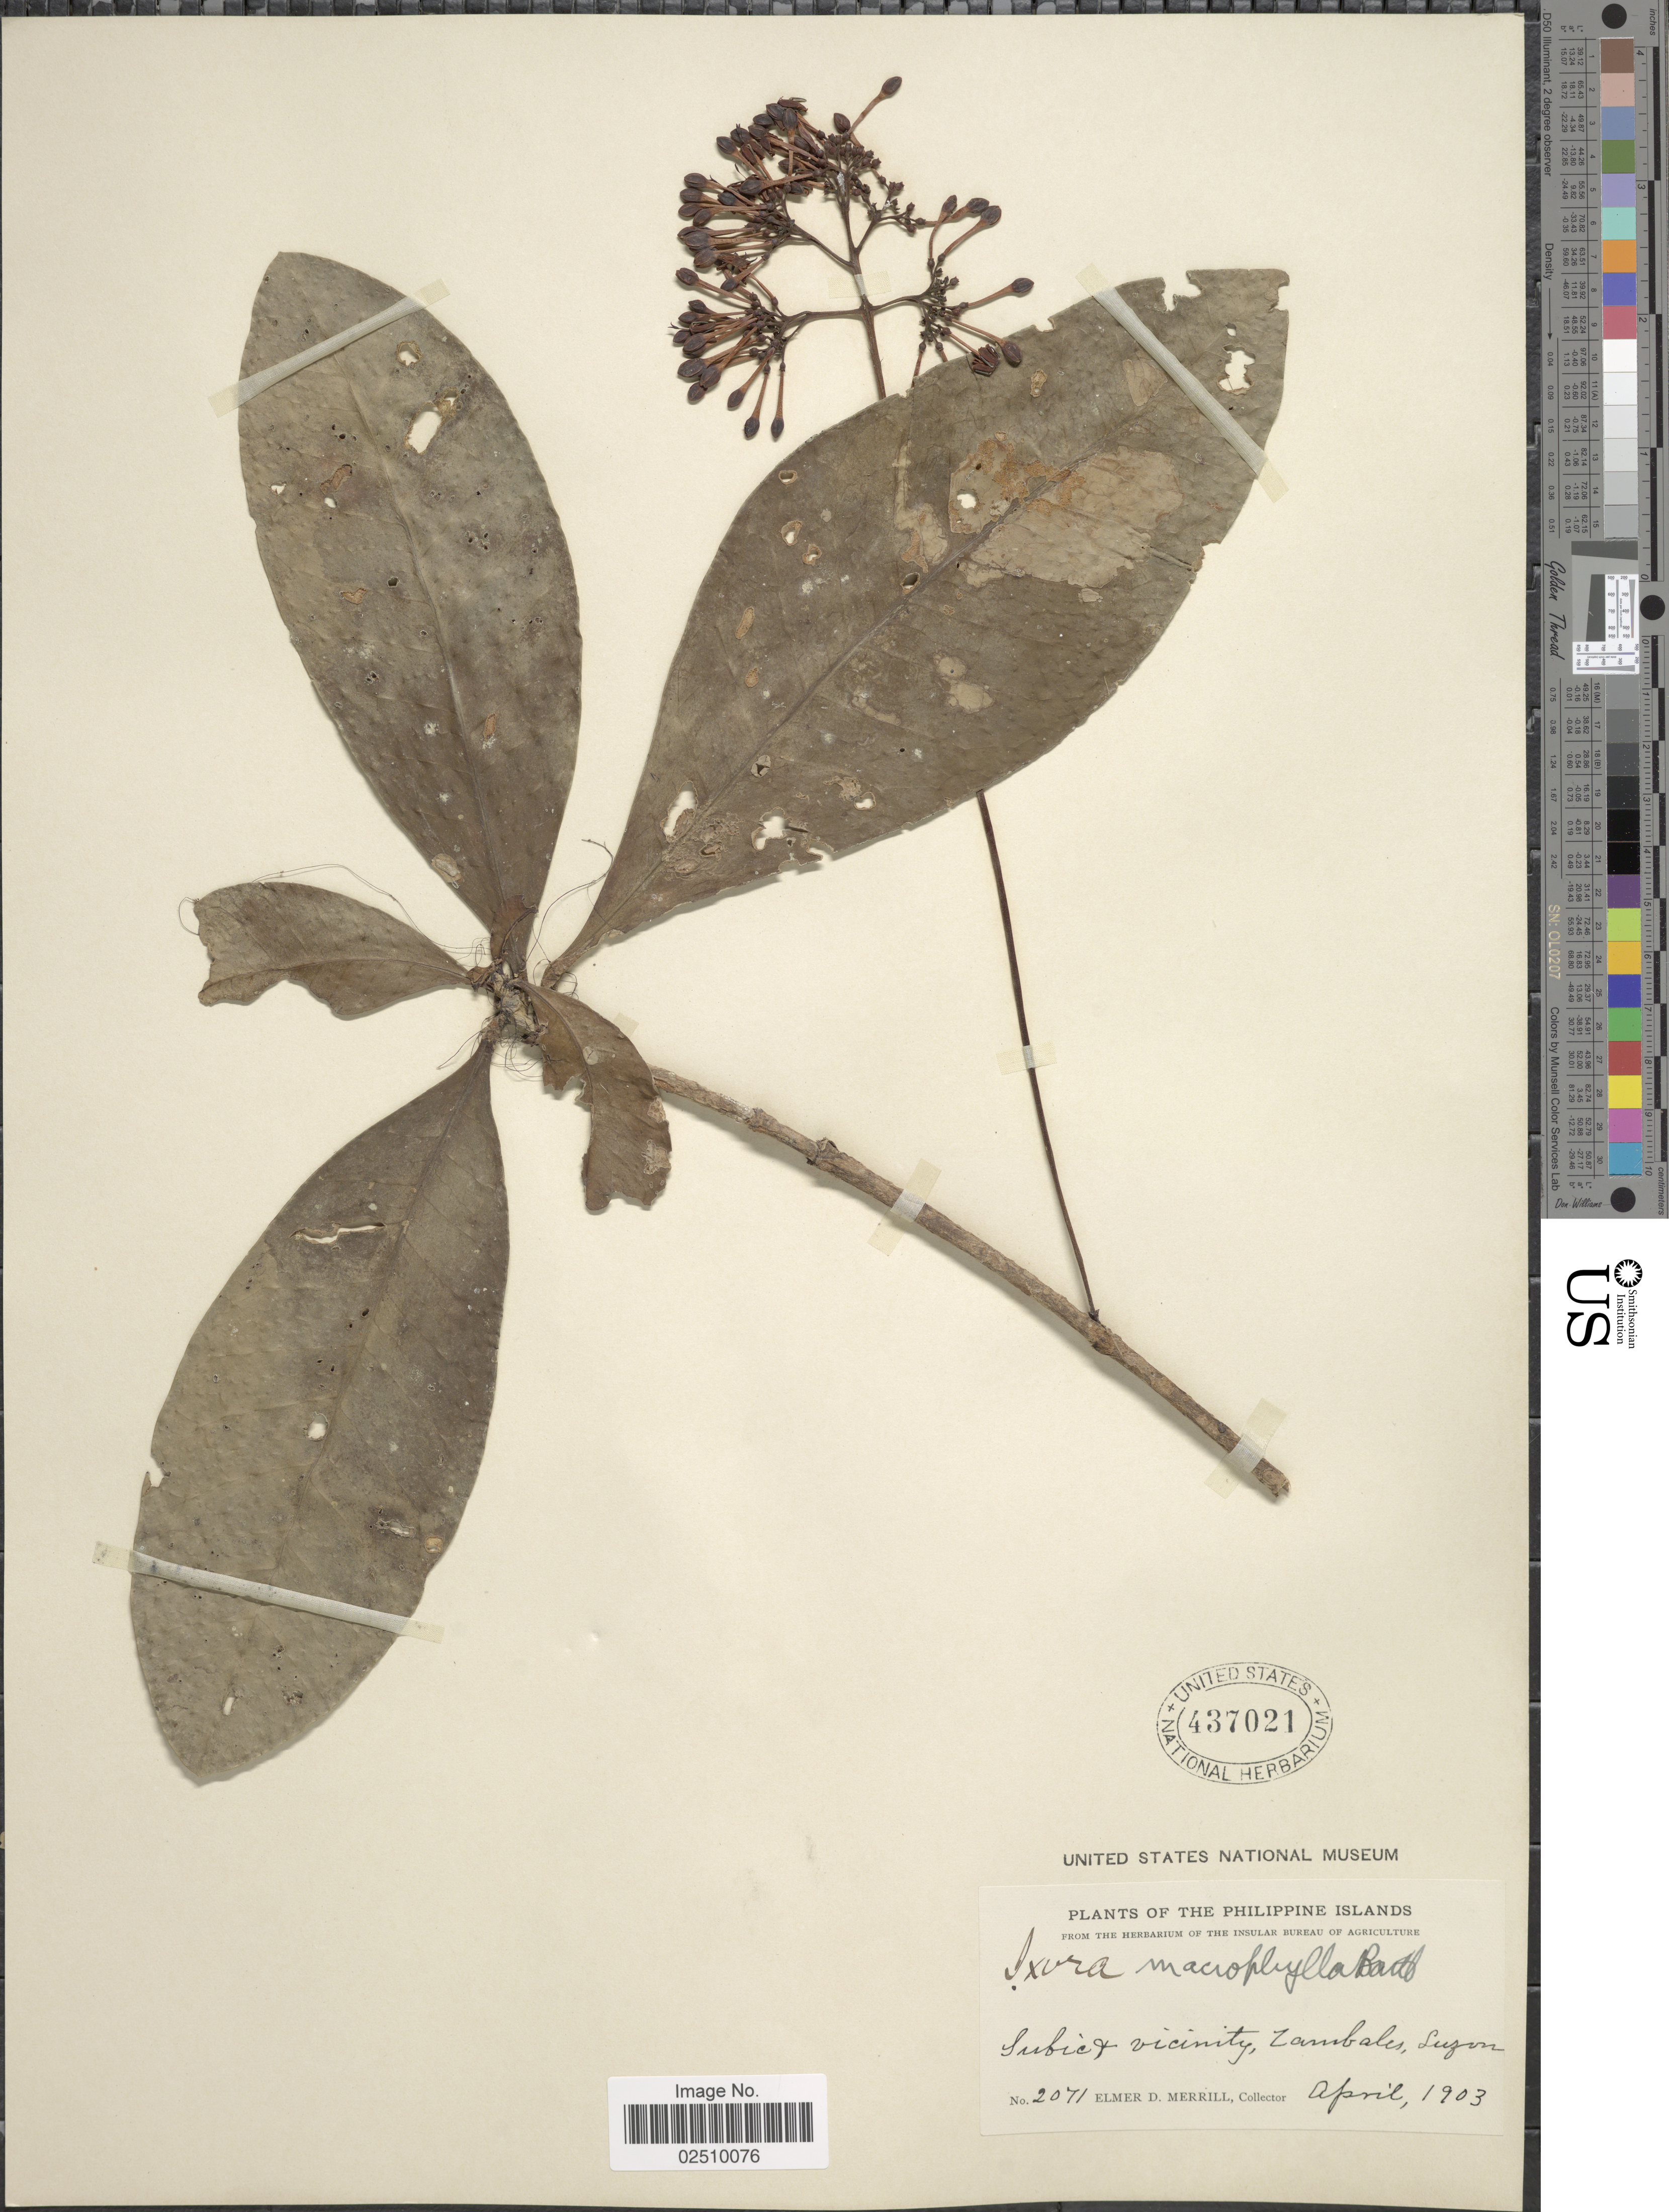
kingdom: Plantae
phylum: Tracheophyta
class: Magnoliopsida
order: Gentianales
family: Rubiaceae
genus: Ixora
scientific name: Ixora macrophylla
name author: Bartl. ex DC.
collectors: E. D. Merrill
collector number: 2071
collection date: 1903-04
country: Philippines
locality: Subic & vicinity, Zambales, Luzon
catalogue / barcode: US 437021